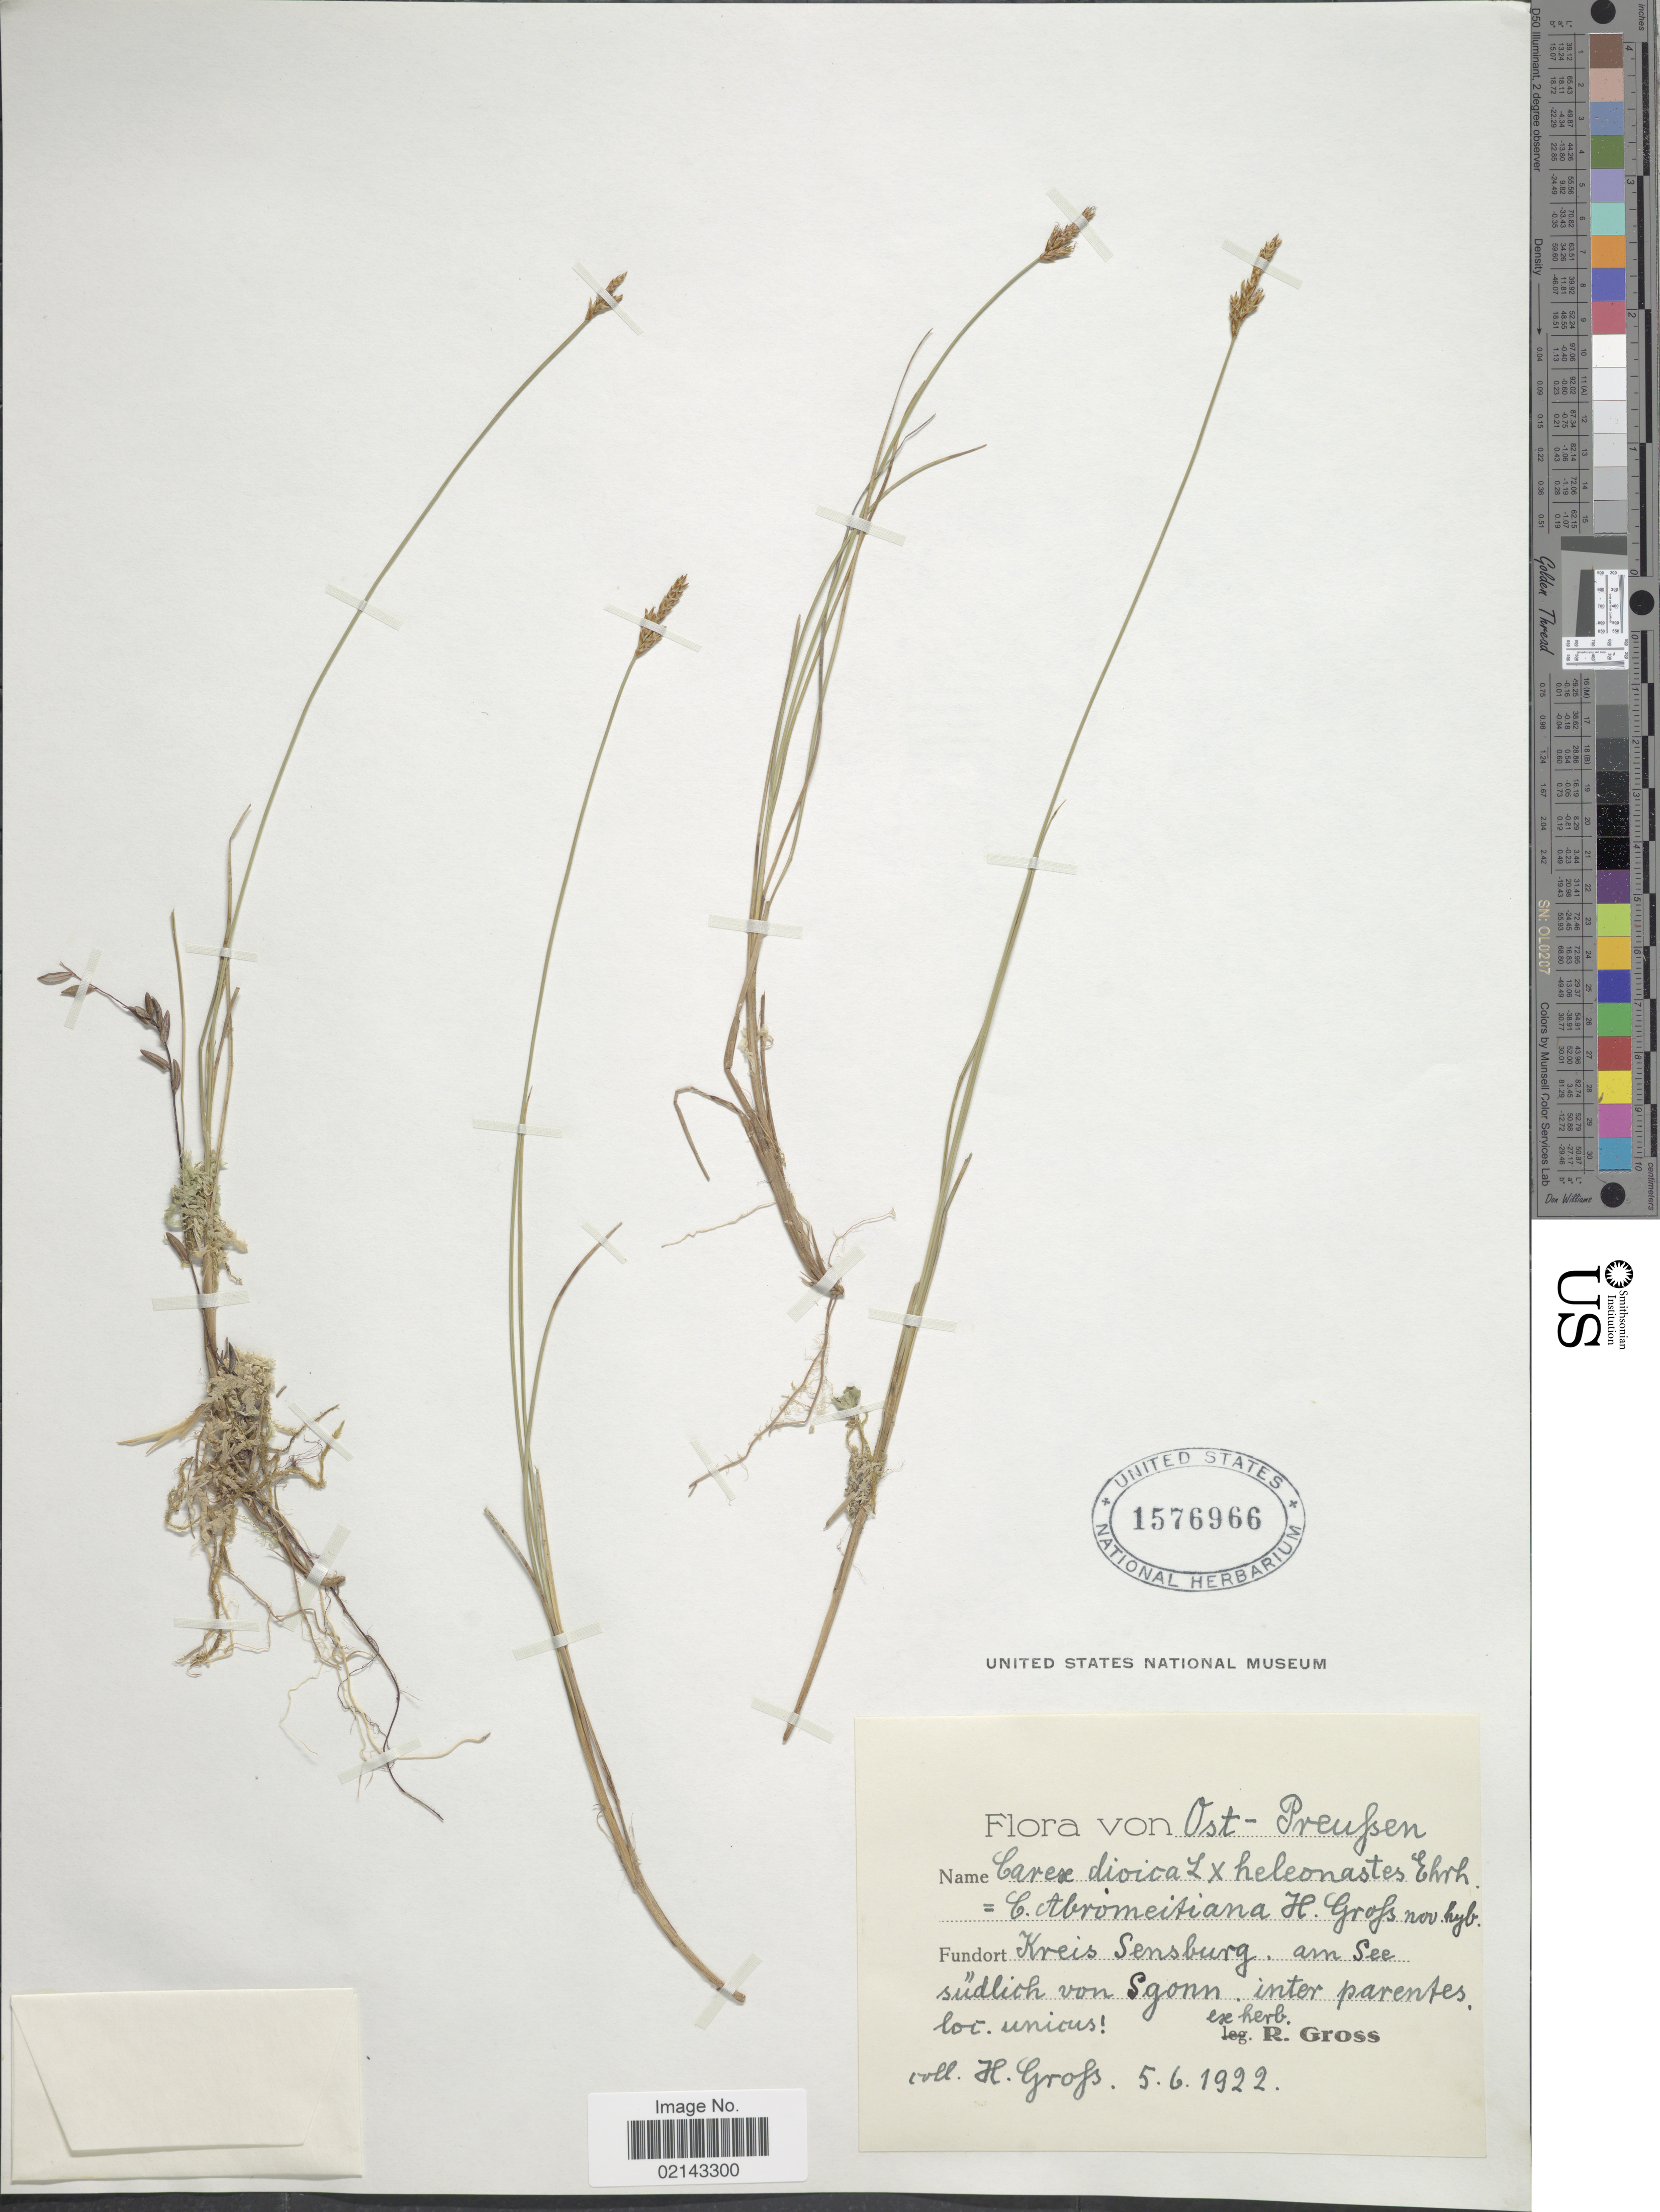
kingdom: Plantae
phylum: Tracheophyta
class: Liliopsida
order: Poales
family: Cyperaceae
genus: Carex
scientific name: Carex dioica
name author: L.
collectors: R. Gross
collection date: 1922-06-05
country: Poland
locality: Ost-Preussen, Kreis Sensburg am See südlich von Sgonn inter parentes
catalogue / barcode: US 1576966